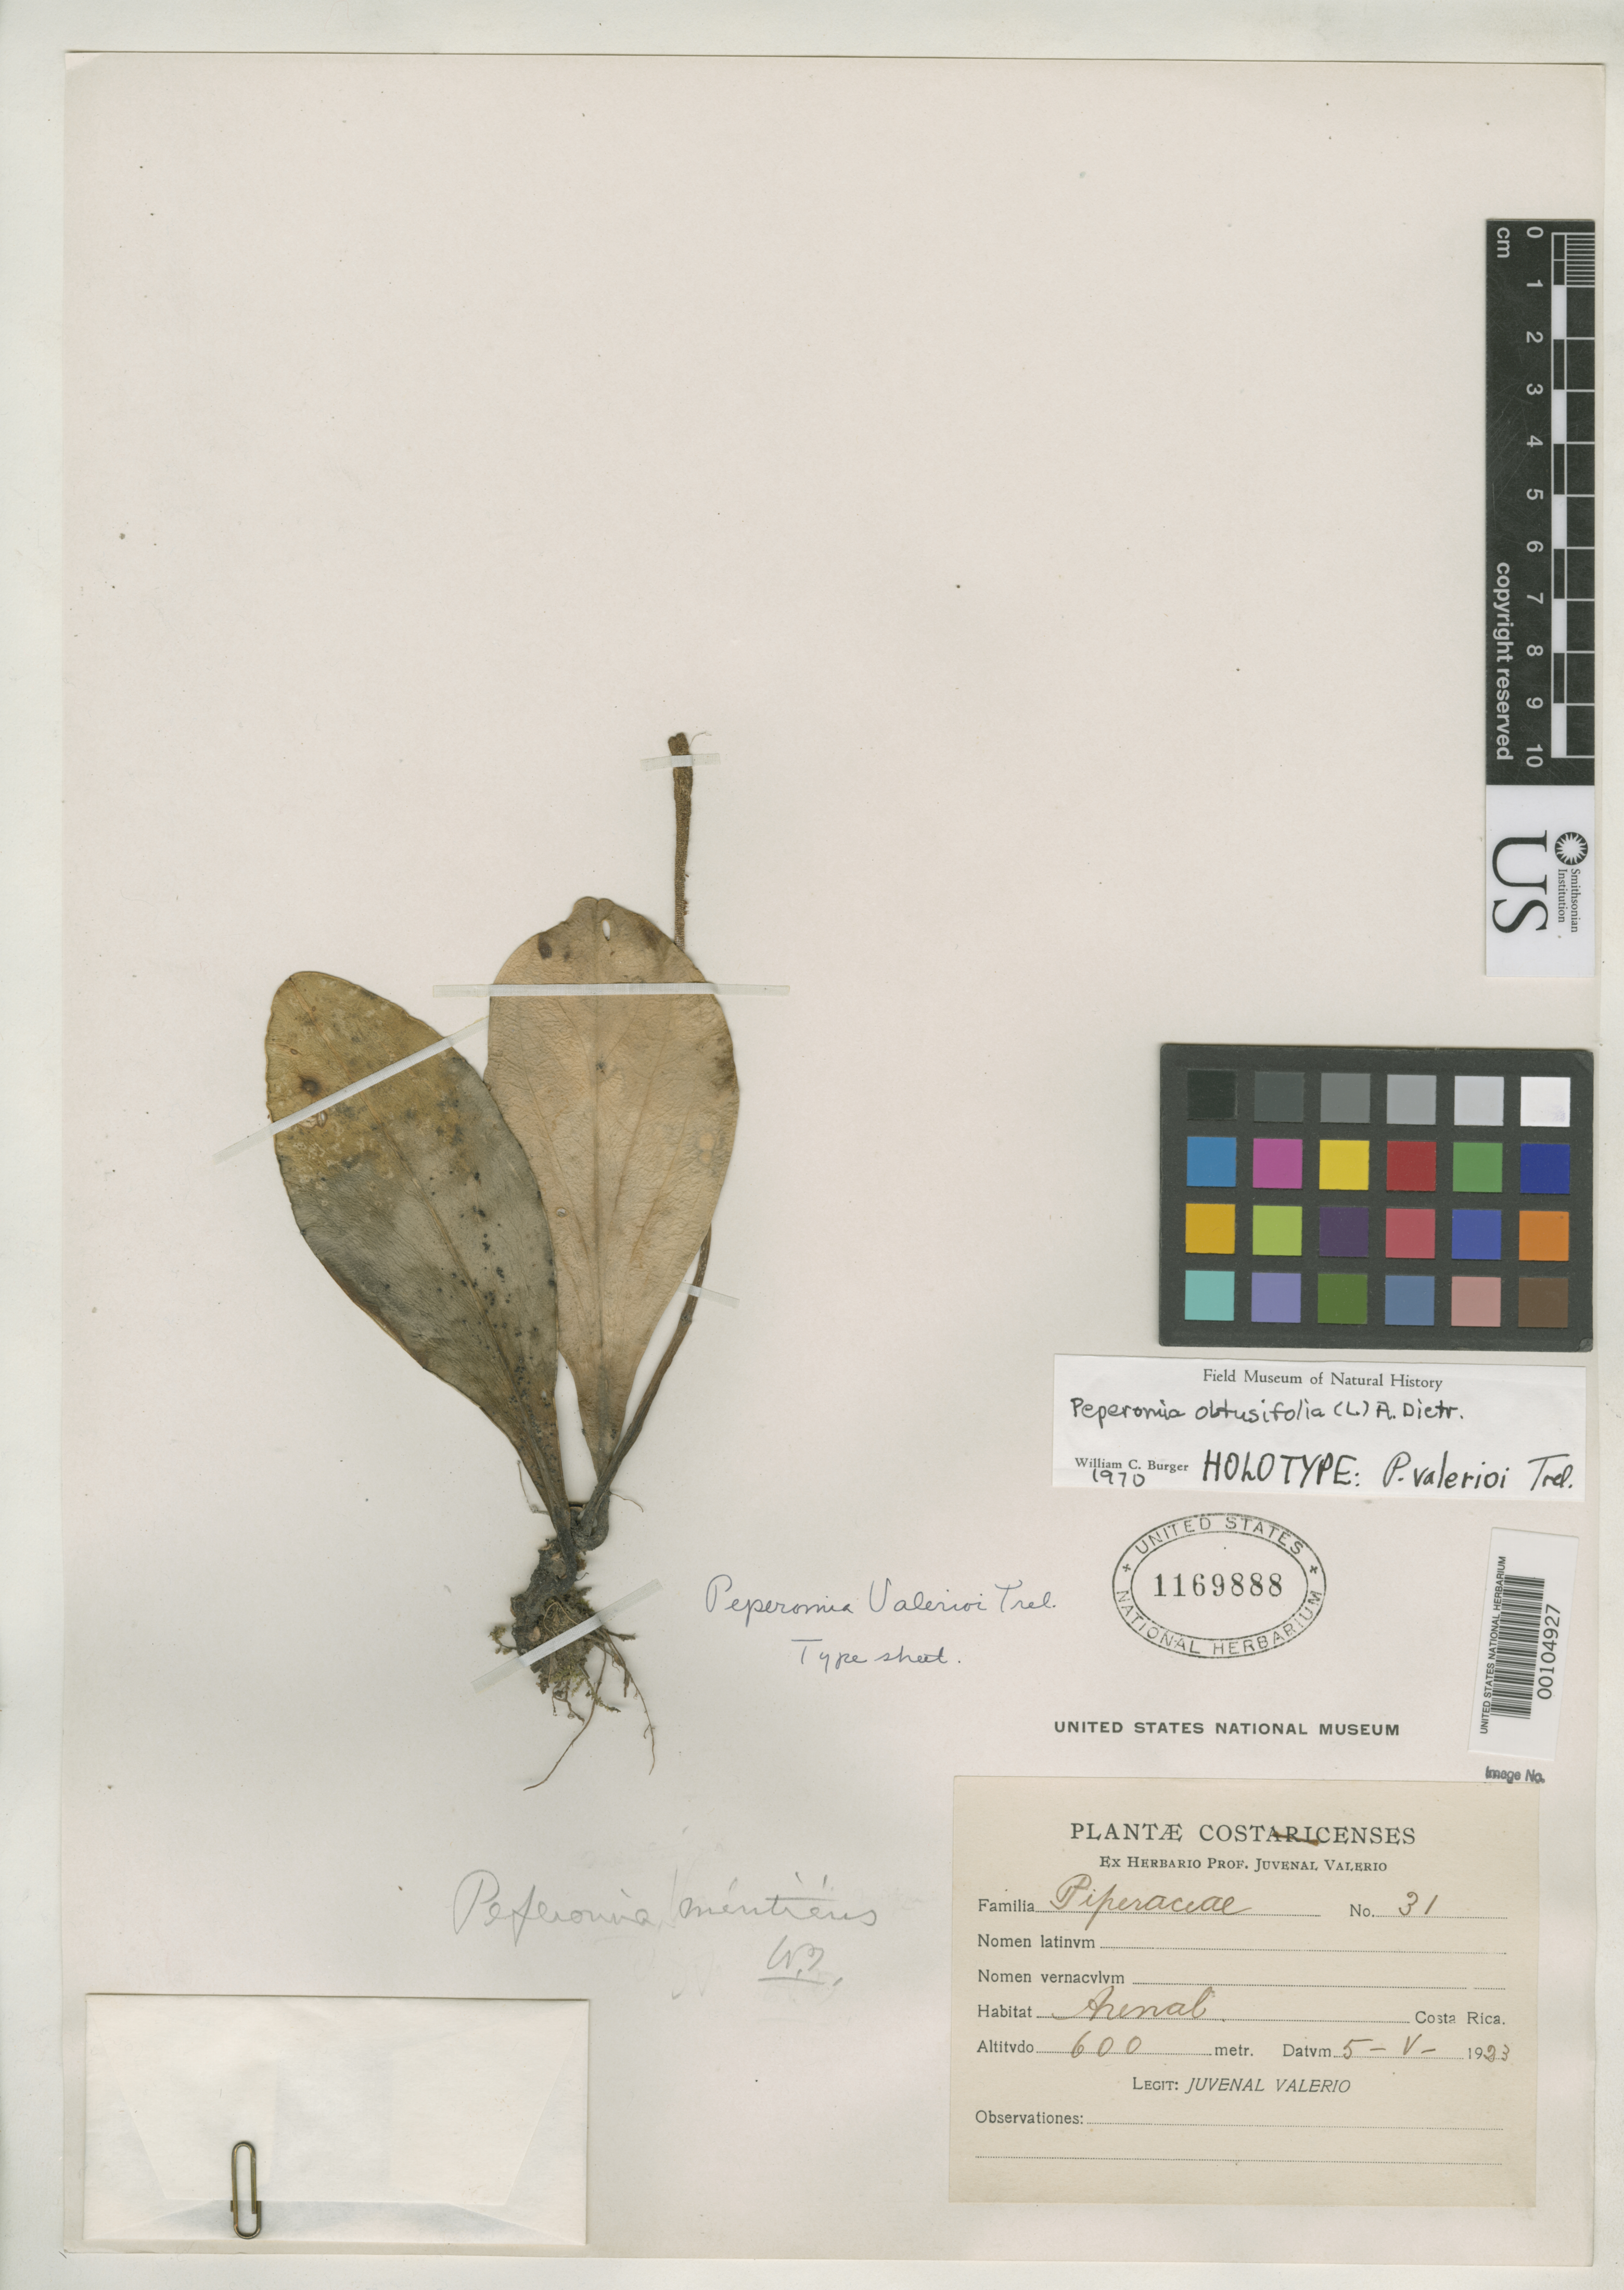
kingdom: Plantae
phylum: Tracheophyta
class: Magnoliopsida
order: Piperales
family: Piperaceae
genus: Peperomia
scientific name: Peperomia valerioi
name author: Trel.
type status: Holotype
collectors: J. Valerio R.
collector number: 31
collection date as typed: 05 May 1923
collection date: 1923-05-05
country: Costa Rica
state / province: Guanacaste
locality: Arenal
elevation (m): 600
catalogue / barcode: US 1169888